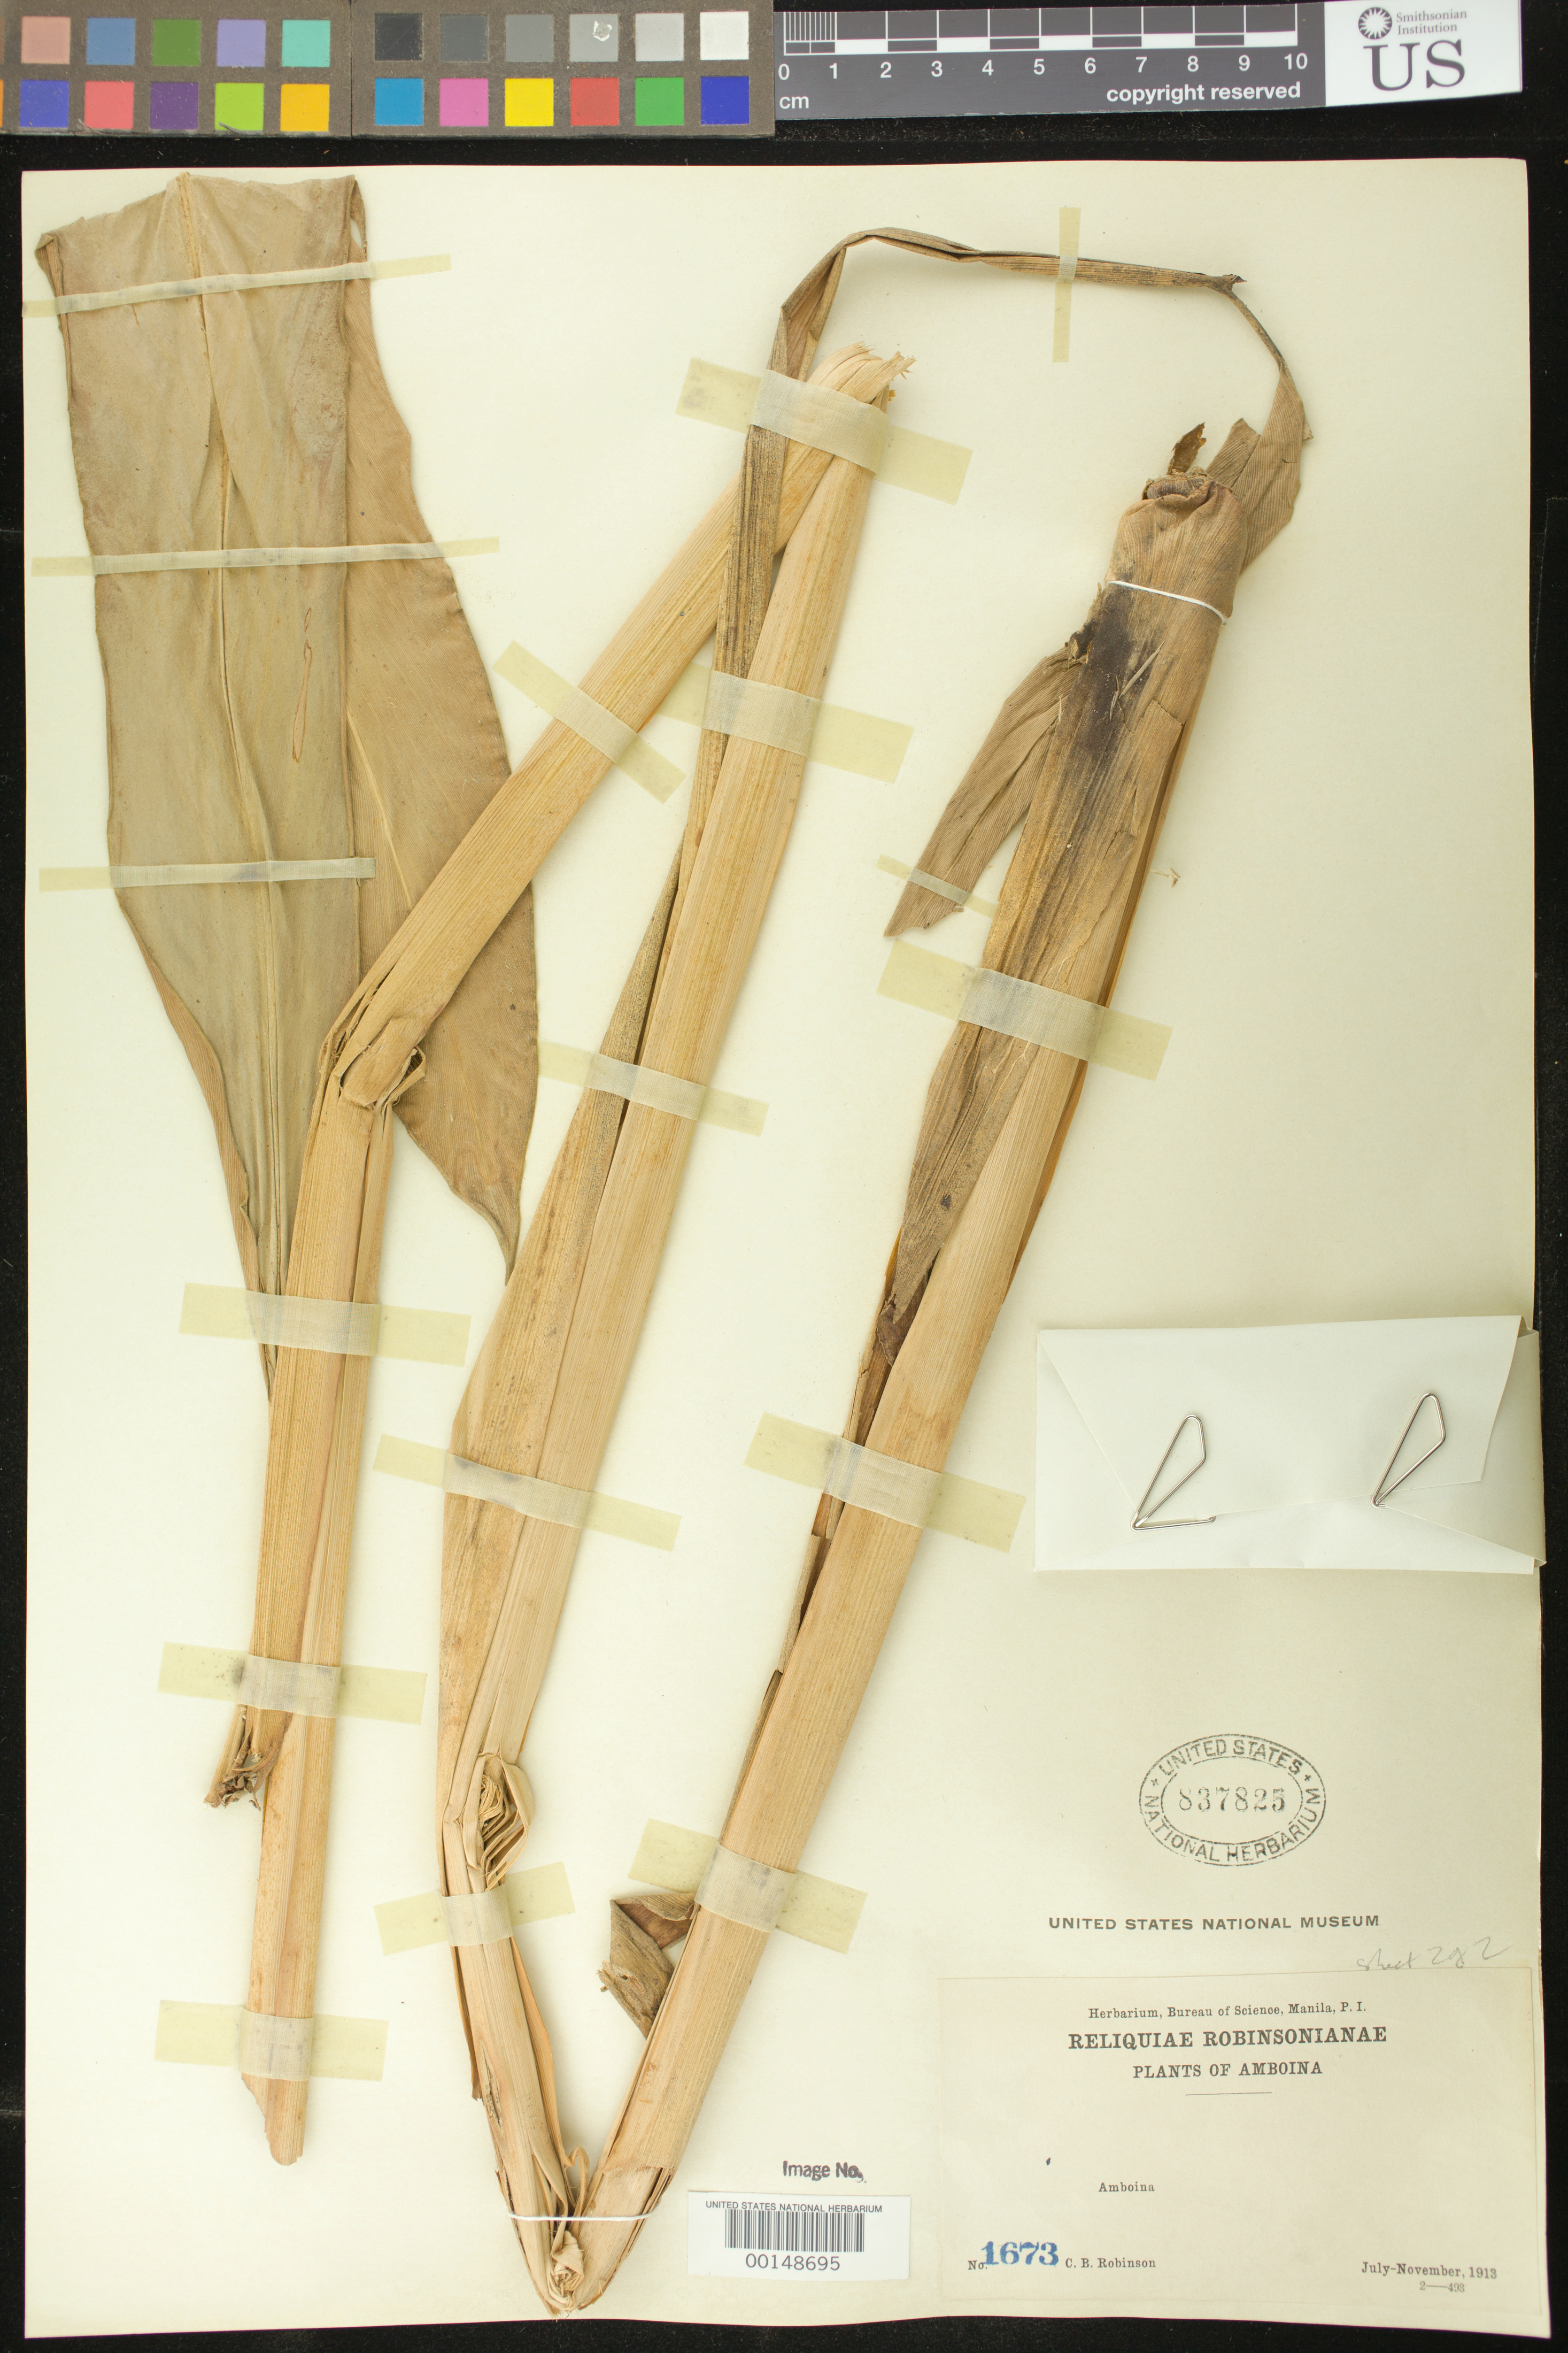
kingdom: Plantae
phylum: Tracheophyta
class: Liliopsida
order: Zingiberales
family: Zingiberaceae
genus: Alpinia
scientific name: Alpinia sp.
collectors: C. Robinson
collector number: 1673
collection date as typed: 04 Sep 1913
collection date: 1913-09-04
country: Indonesia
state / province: Maluku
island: Amboina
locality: Hatiwe, river banks [Moluccas]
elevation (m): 15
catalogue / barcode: US 837825